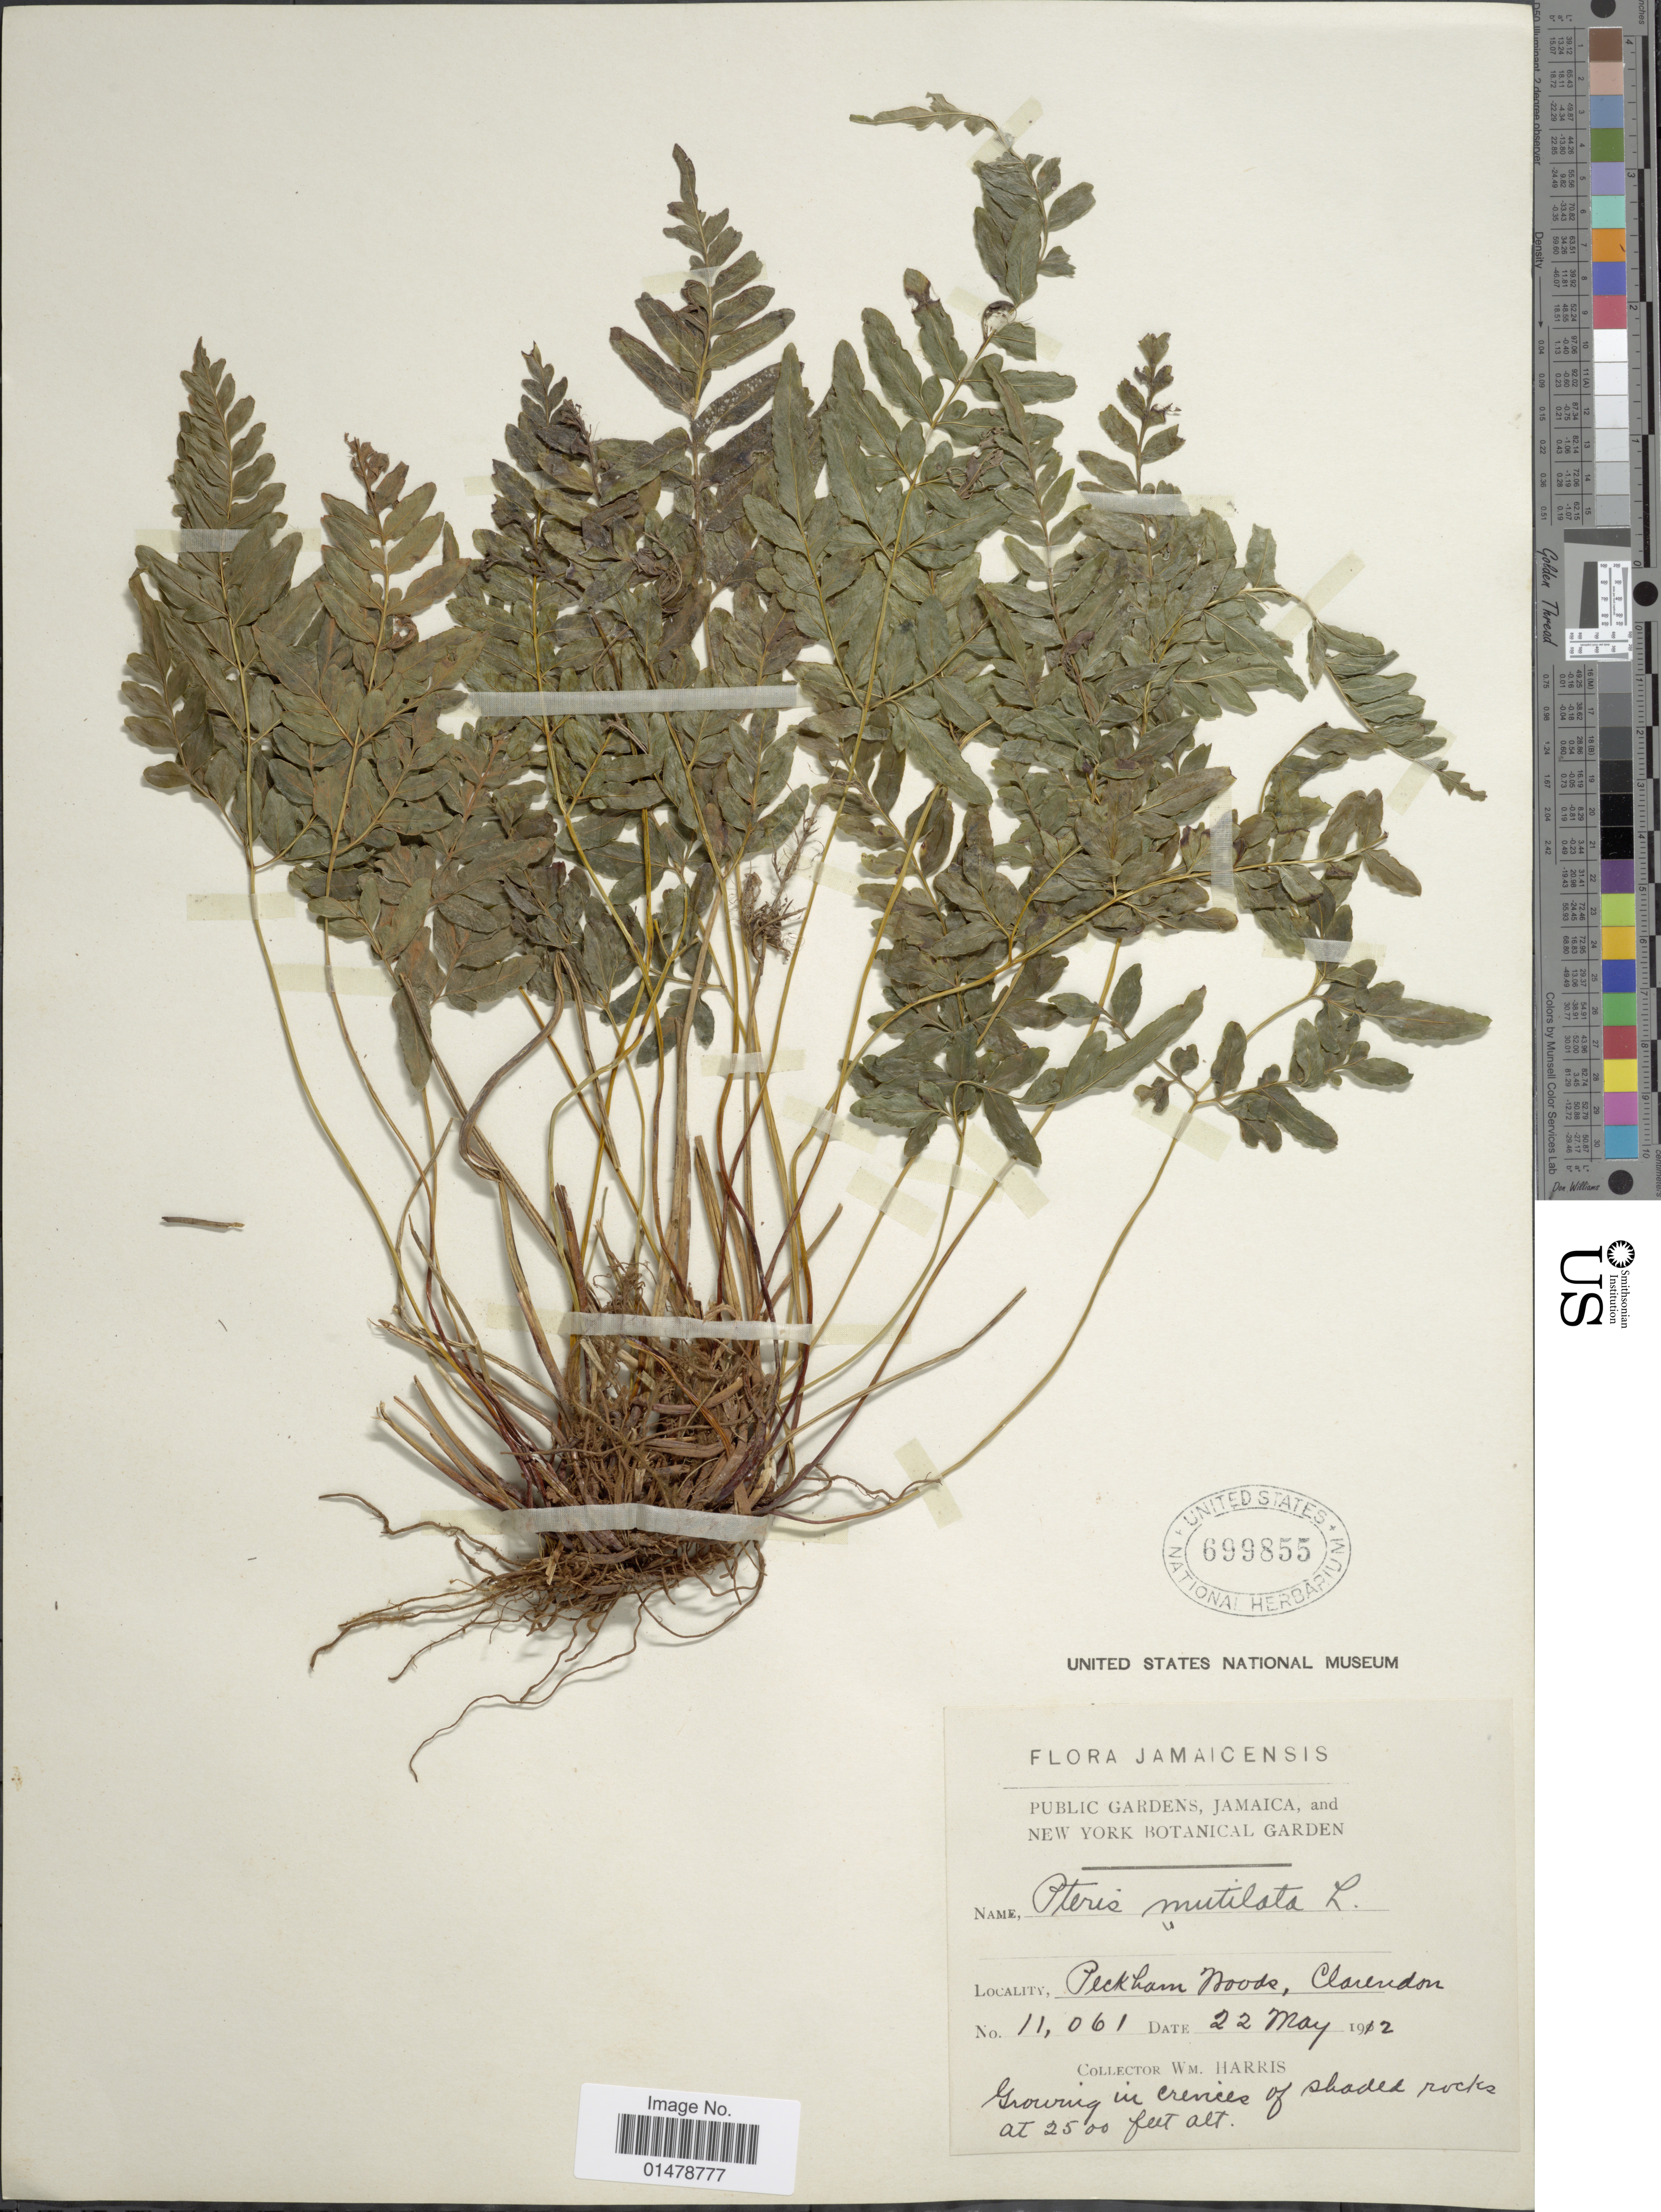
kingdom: Plantae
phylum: Tracheophyta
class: Polypodiopsida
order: Polypodiales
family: Pteridaceae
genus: Pteris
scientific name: Pteris mutilata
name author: L.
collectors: W. Harris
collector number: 11061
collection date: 1912-05-22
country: Jamaica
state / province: Clarendon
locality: Jamaicensis. Peckham Woods.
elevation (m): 762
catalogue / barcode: US 699855